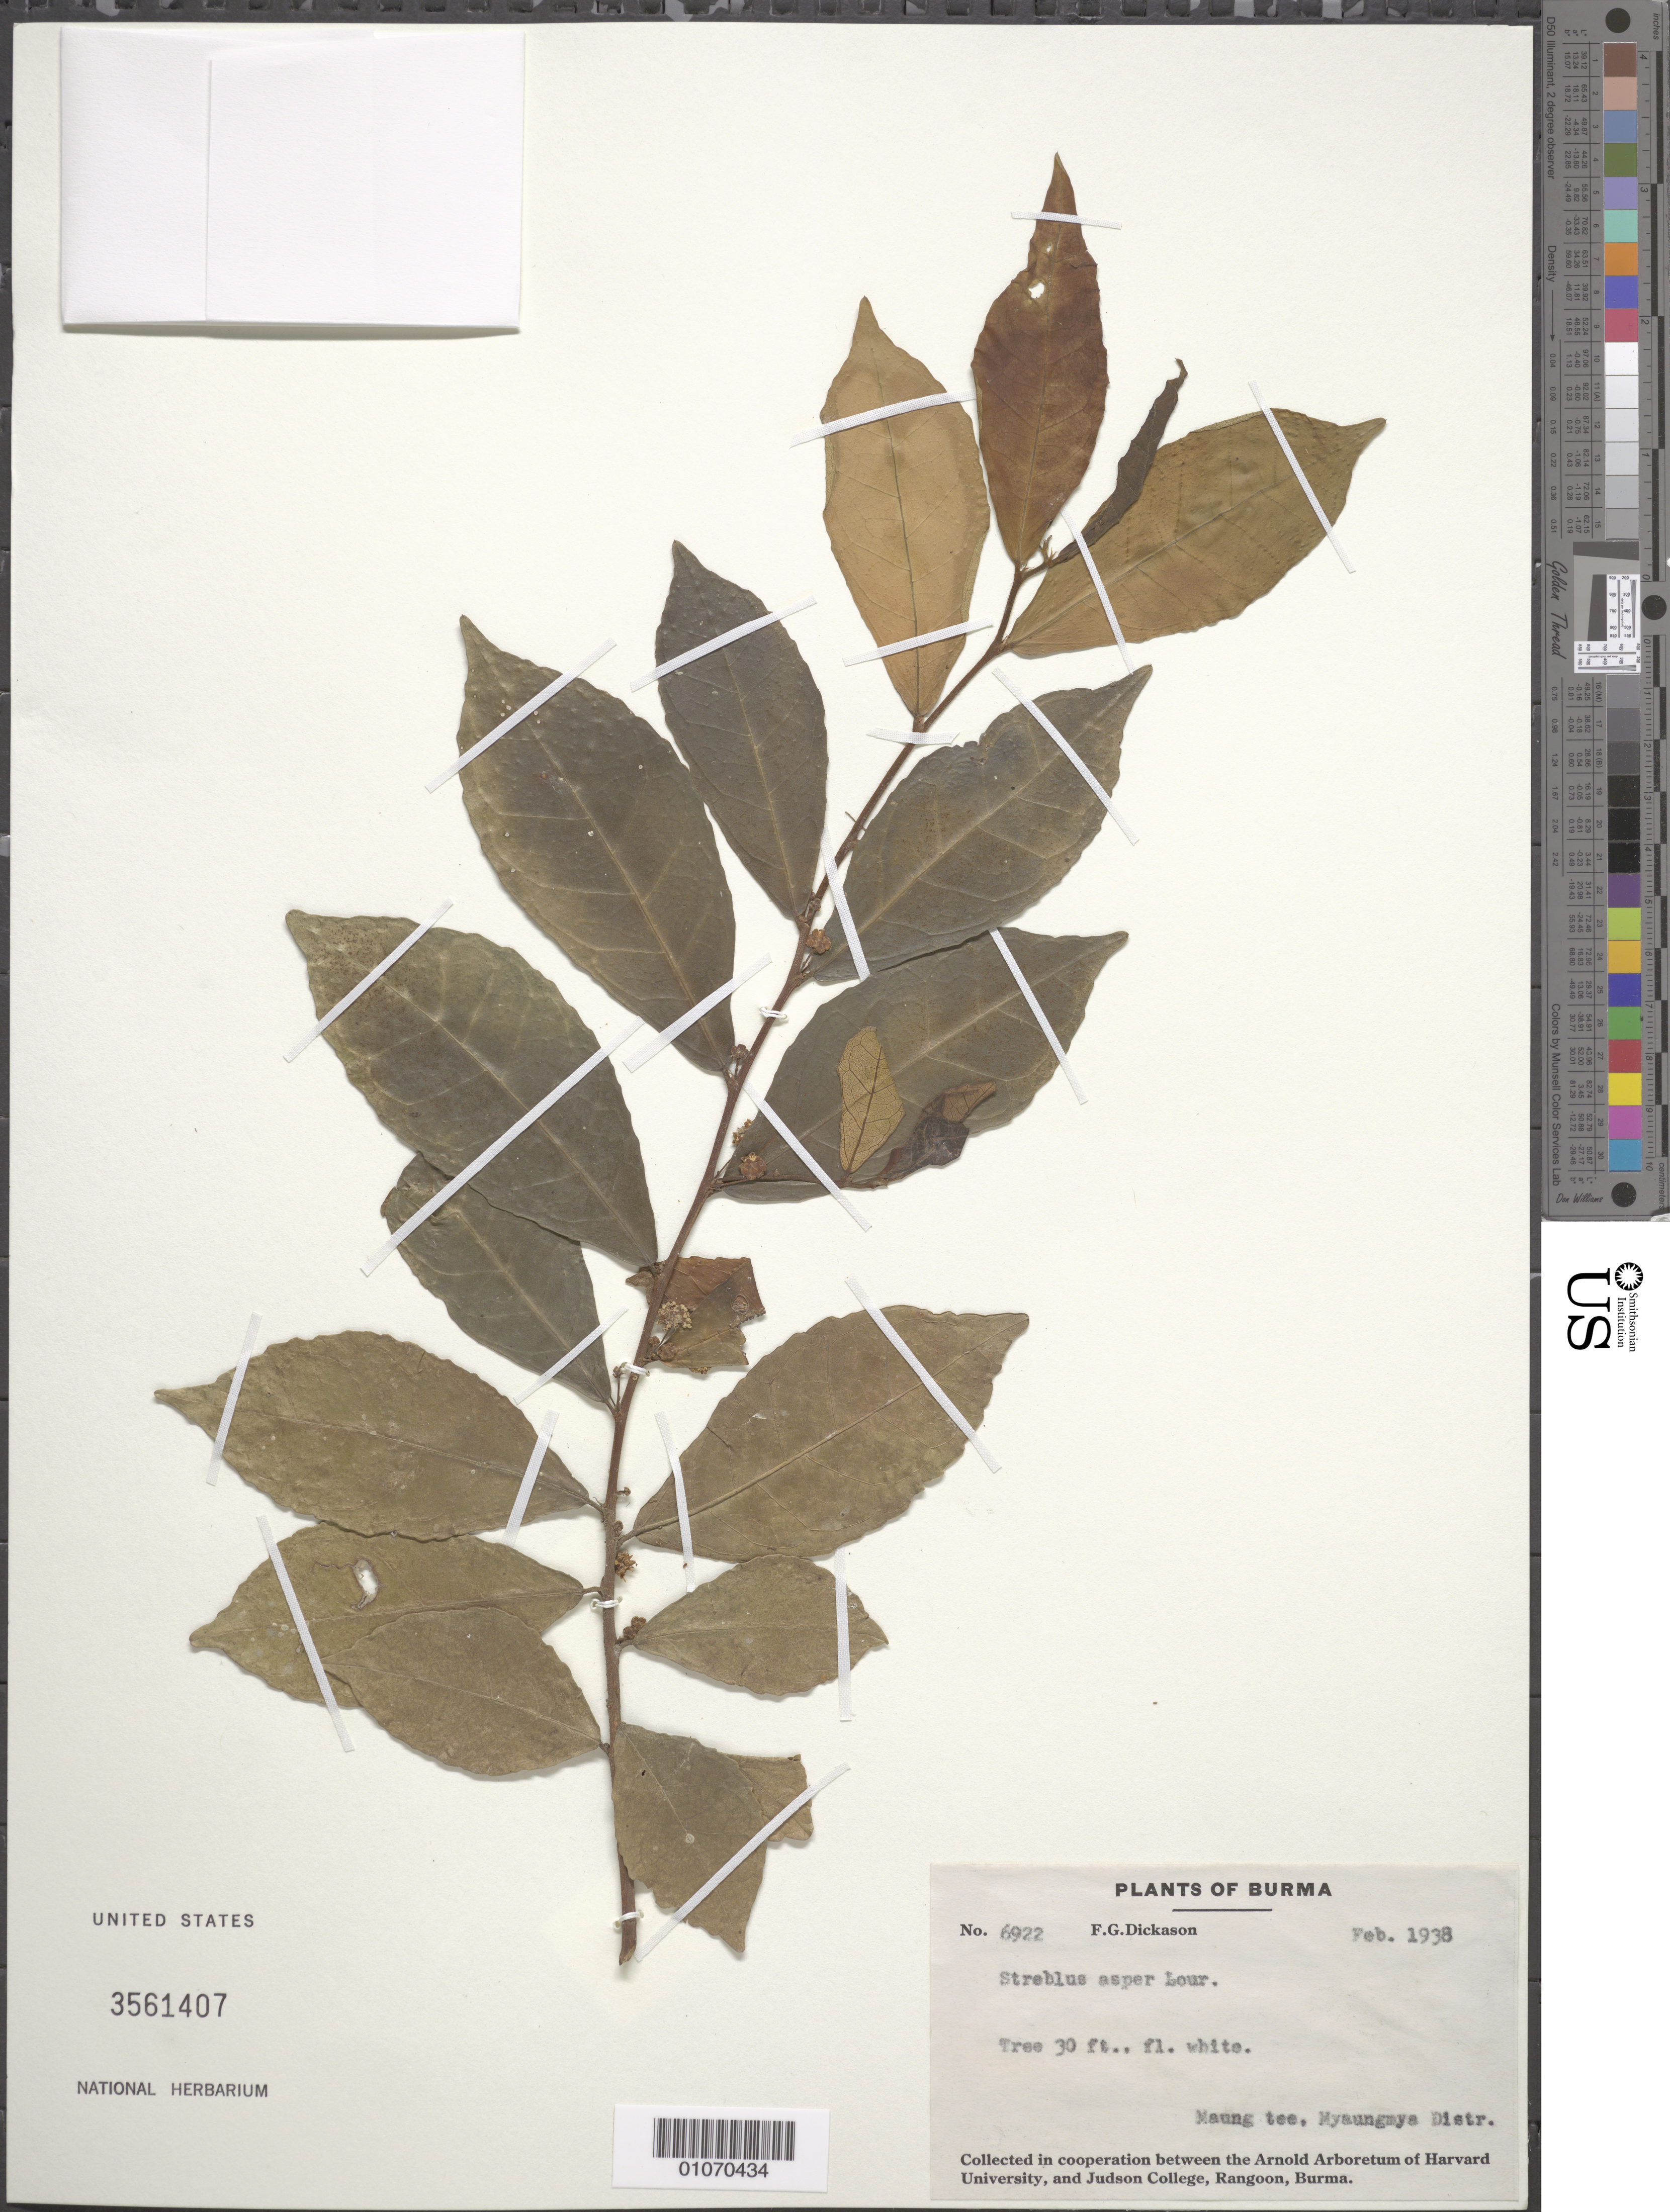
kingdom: Plantae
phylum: Tracheophyta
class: Magnoliopsida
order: Rosales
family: Moraceae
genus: Streblus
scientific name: Streblus asper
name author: Lour.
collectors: F. Dickason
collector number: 6922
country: Myanmar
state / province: Ayeyarwady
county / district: Myaungmya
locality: Moung tee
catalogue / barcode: US 3561407